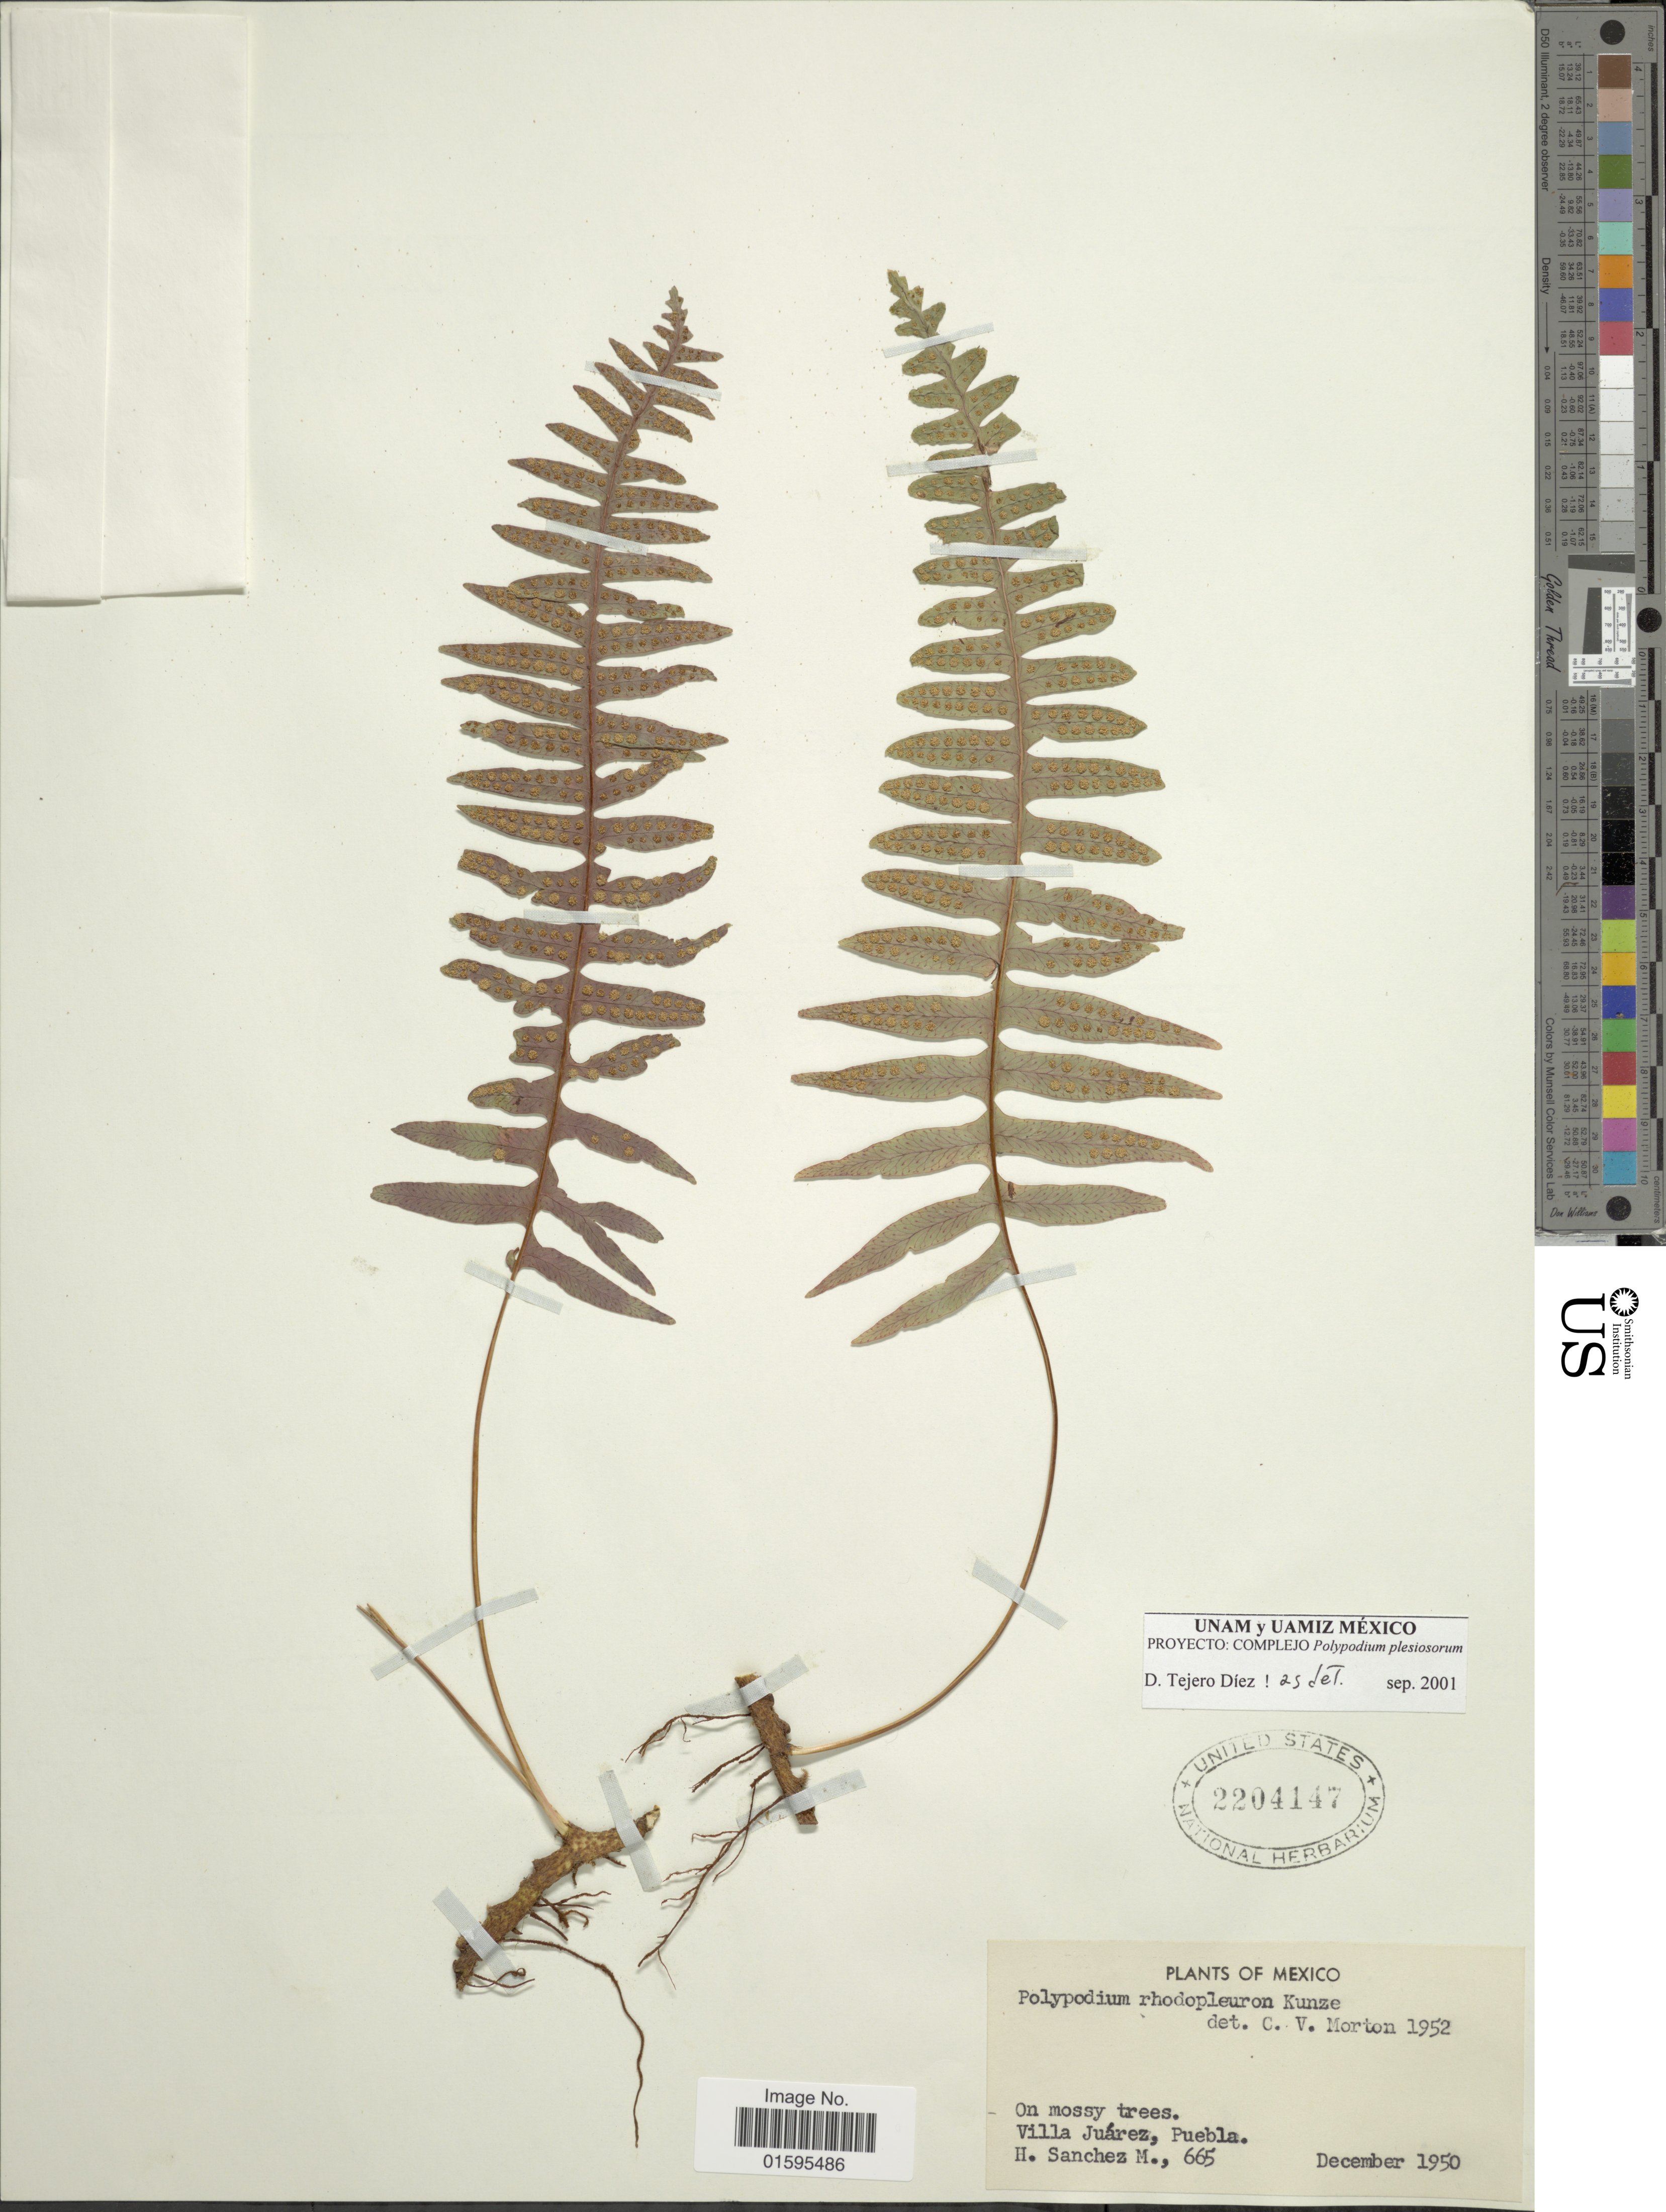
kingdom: Plantae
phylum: Tracheophyta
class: Polypodiopsida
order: Polypodiales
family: Polypodiaceae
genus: Polypodium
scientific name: Polypodium rhodopleuron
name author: Kunze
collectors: H. Sánchez-Mejorada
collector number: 665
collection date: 1950-12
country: Mexico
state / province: Puebla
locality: Villa Juarez, Puebla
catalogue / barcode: US 2204147